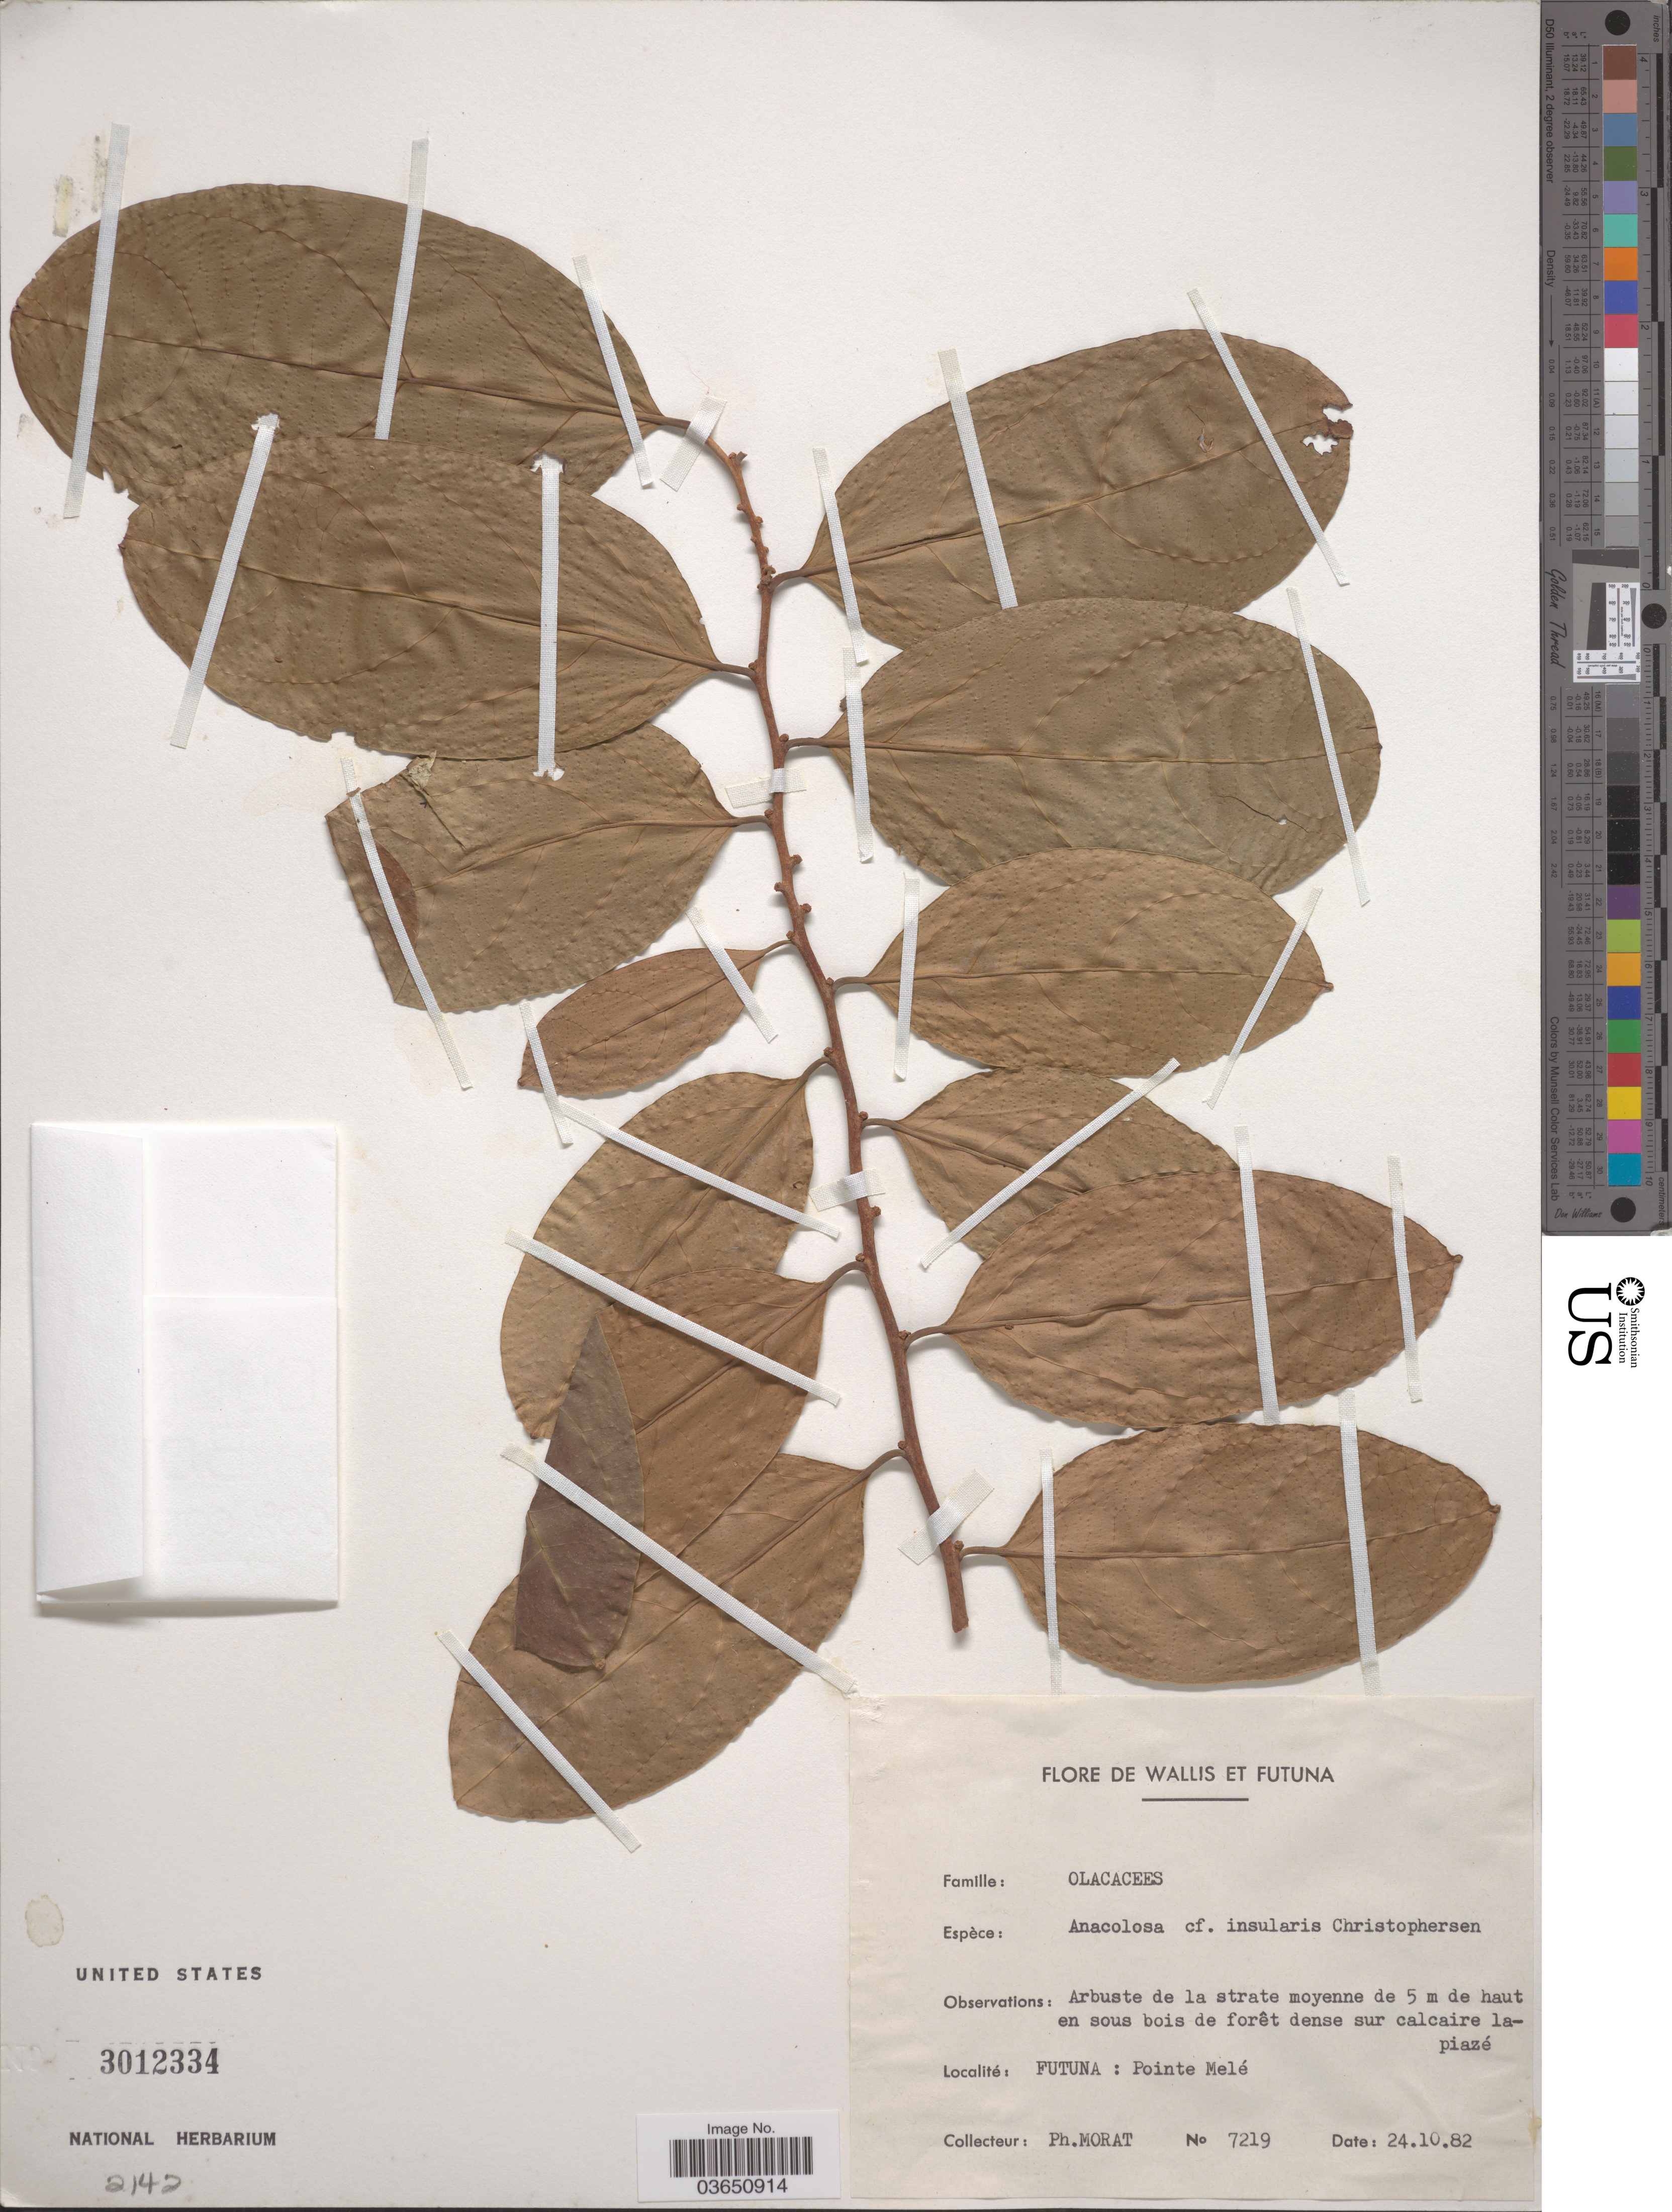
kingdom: Plantae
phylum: Tracheophyta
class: Magnoliopsida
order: Santalales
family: Aptandraceae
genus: Anacolosa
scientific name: Anacolosa insularis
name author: Christoph.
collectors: P. Morat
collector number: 7219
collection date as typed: Transcribed d/m/y: 24/10/82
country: Wallis and Futuna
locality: Futuna: Pointe Melé.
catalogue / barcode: US 3012334